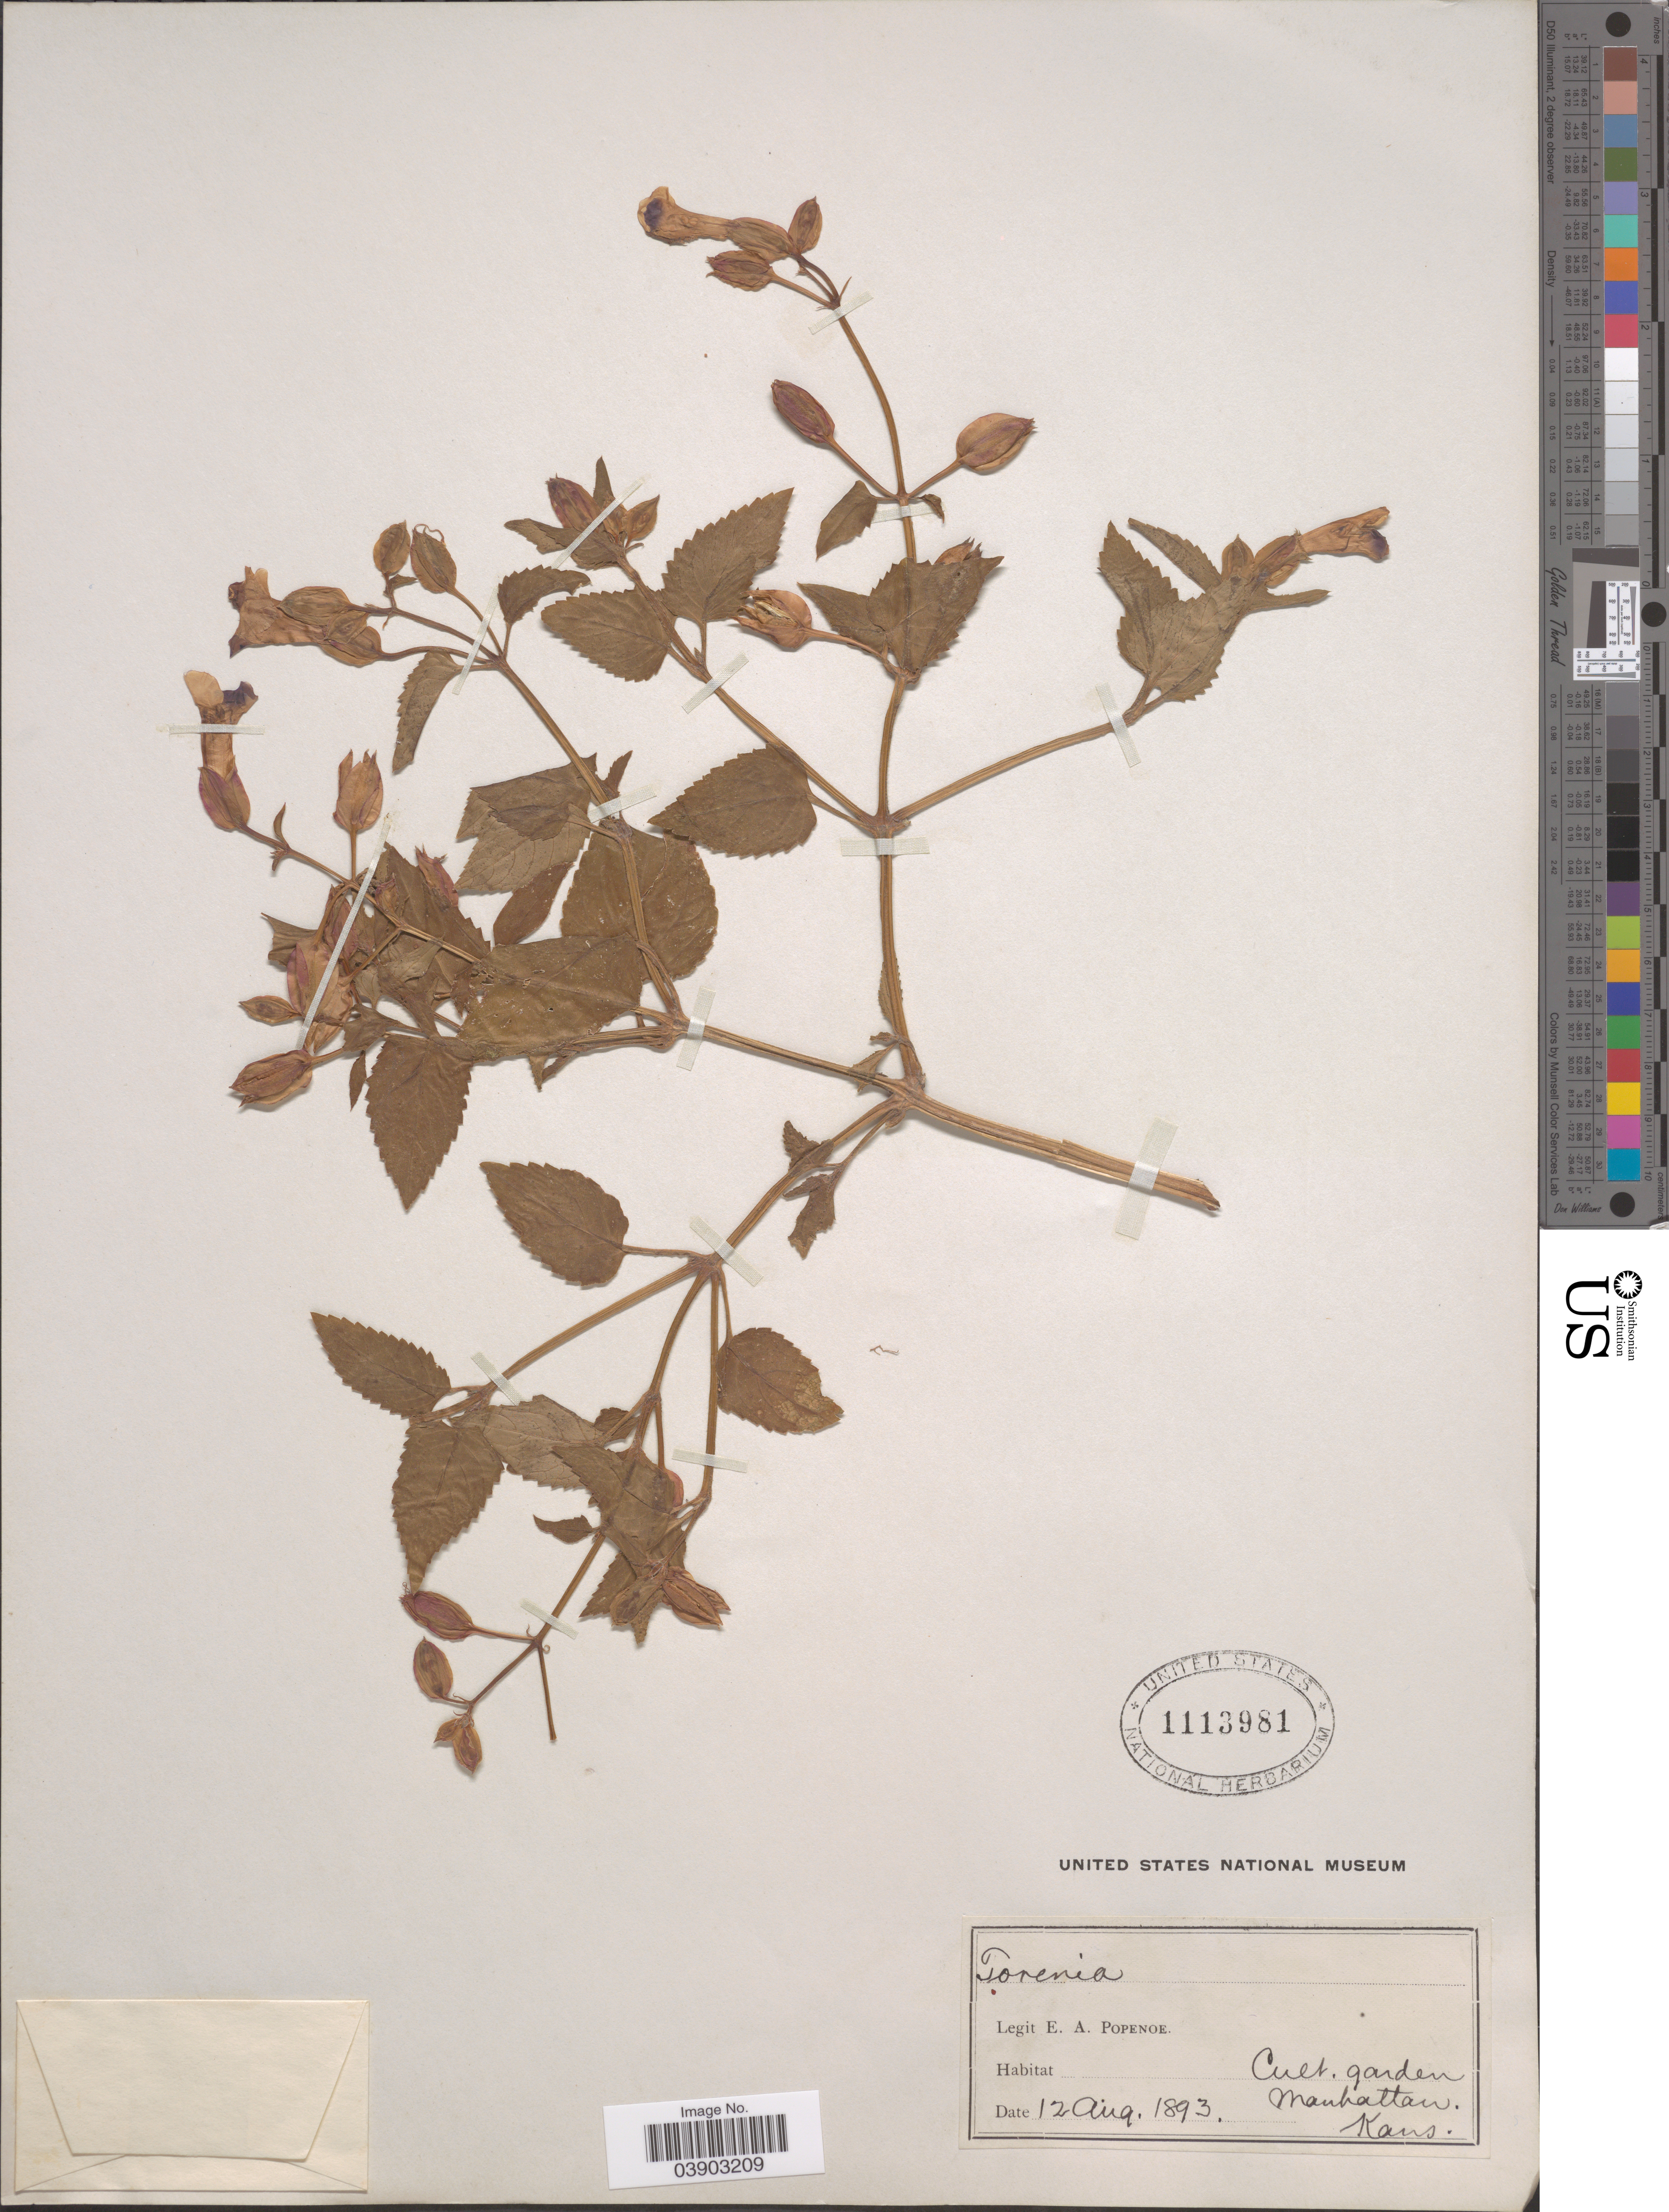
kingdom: Plantae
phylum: Tracheophyta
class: Magnoliopsida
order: Lamiales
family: Linderniaceae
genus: Torenia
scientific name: Torenia sp.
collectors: E. A. Popenoe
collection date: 1893-08-12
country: United States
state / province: Kansas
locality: Cult. garden. Manhattan.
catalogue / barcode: US 1113981